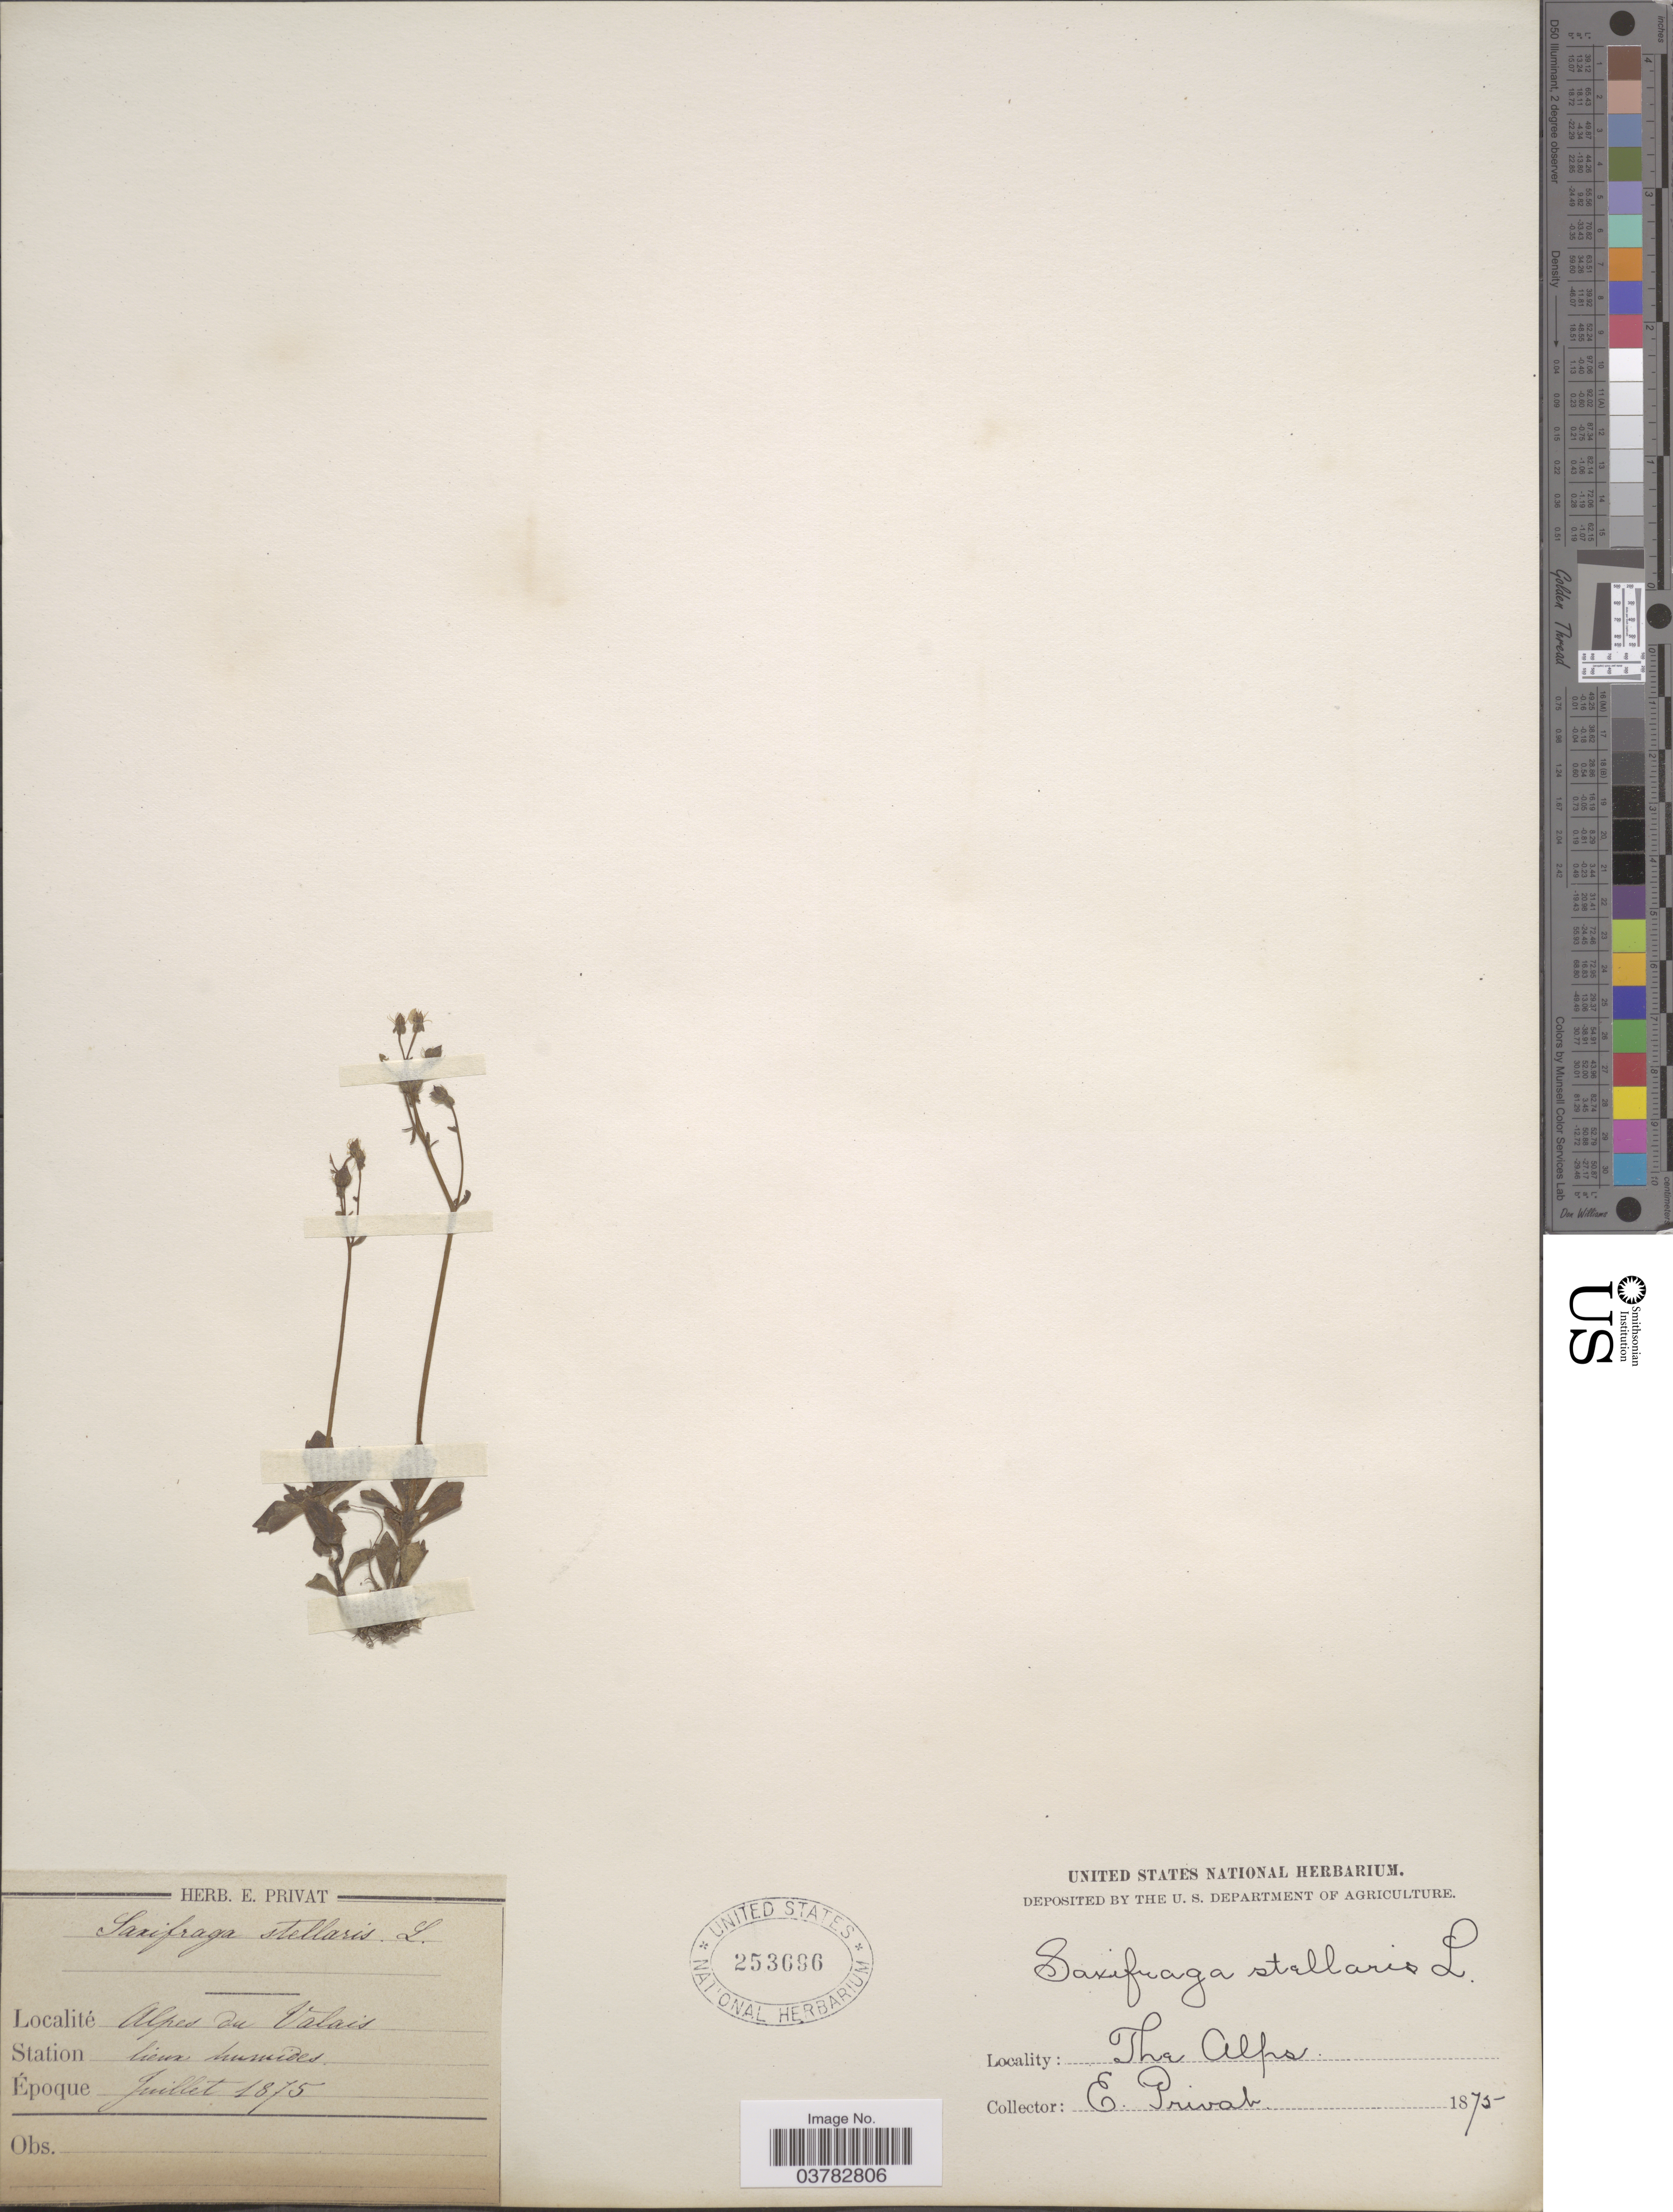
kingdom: Plantae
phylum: Tracheophyta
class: Magnoliopsida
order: Saxifragales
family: Saxifragaceae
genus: Micranthes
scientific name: Micranthes stellaris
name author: (L.) Galasso et al.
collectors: E. Privat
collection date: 1875-07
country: Switzerland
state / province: Valais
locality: Alpes du Valais. The Alps.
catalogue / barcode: US 253696